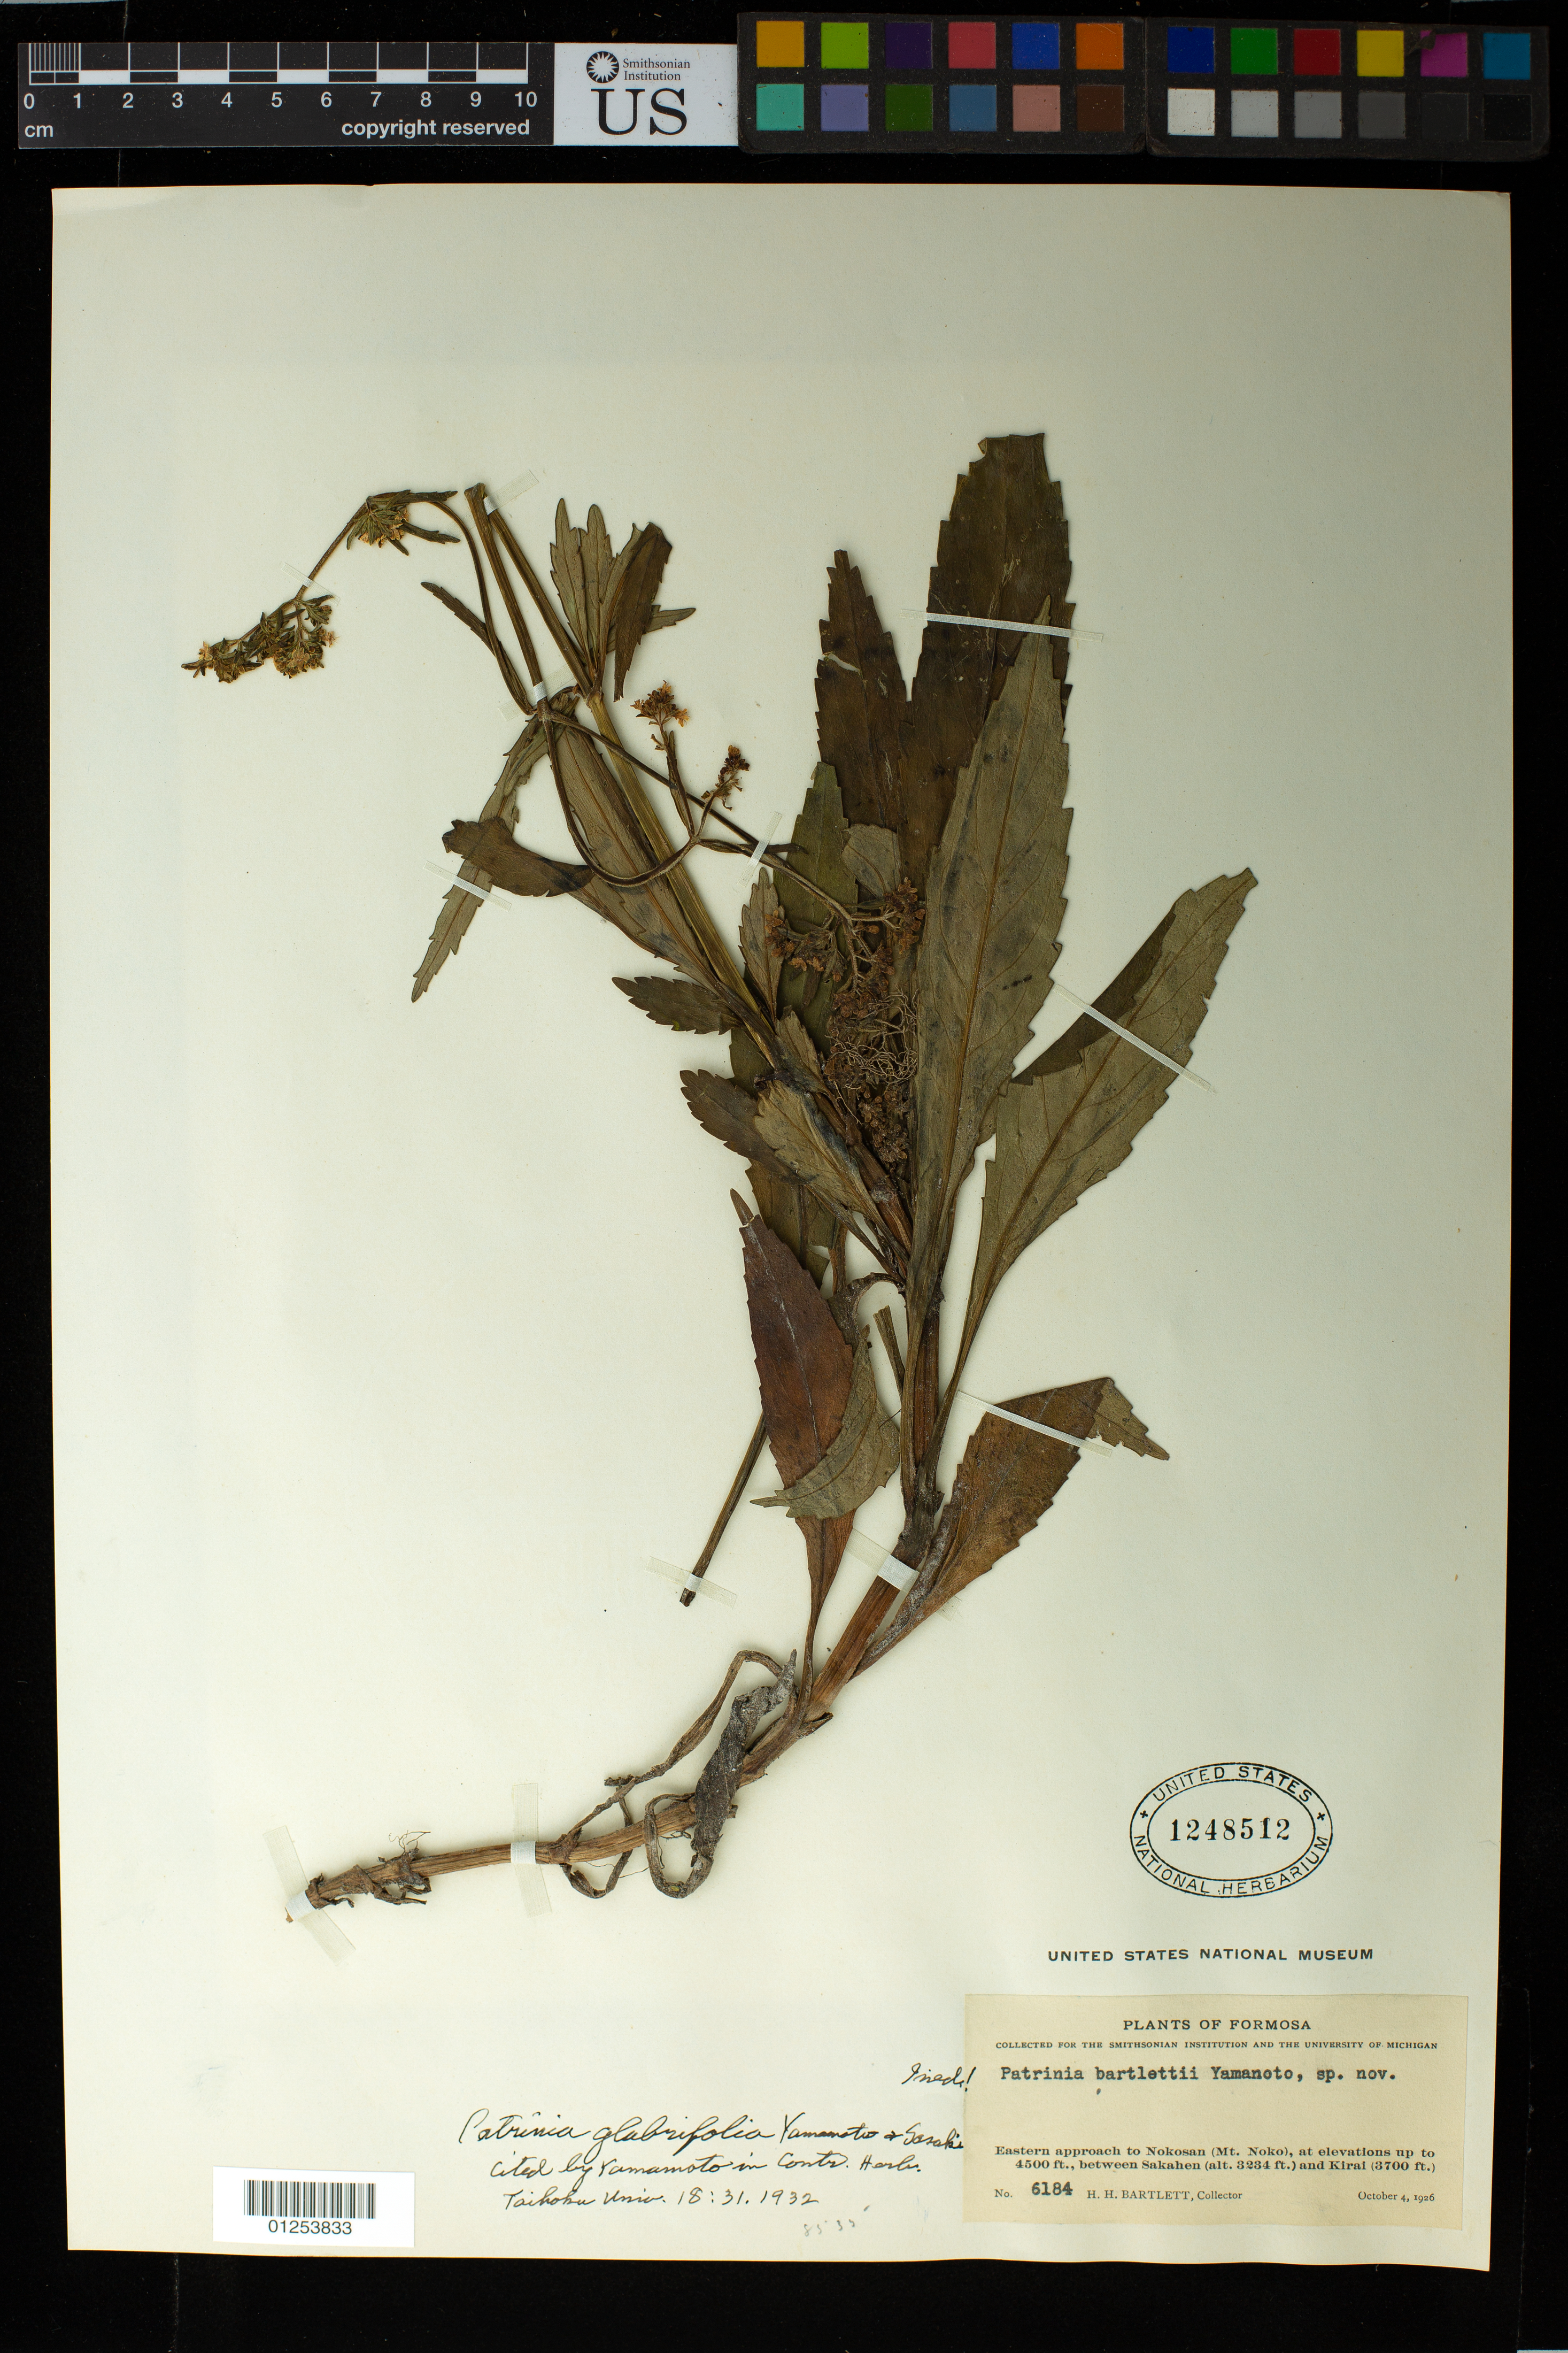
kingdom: Plantae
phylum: Tracheophyta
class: Magnoliopsida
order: Dipsacales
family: Caprifoliaceae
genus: Patrinia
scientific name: Patrinia glabrifolia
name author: Yamam. & Sasaki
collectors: H. H. Bartlett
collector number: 6184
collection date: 1926-10-04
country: Taiwan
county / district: Hualien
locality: Formosa, Eastern approach to Nokosan (Mt. Noko), at elevations up to 4500 ft., between Sakahen and Kirai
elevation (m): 986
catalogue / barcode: US 1248512